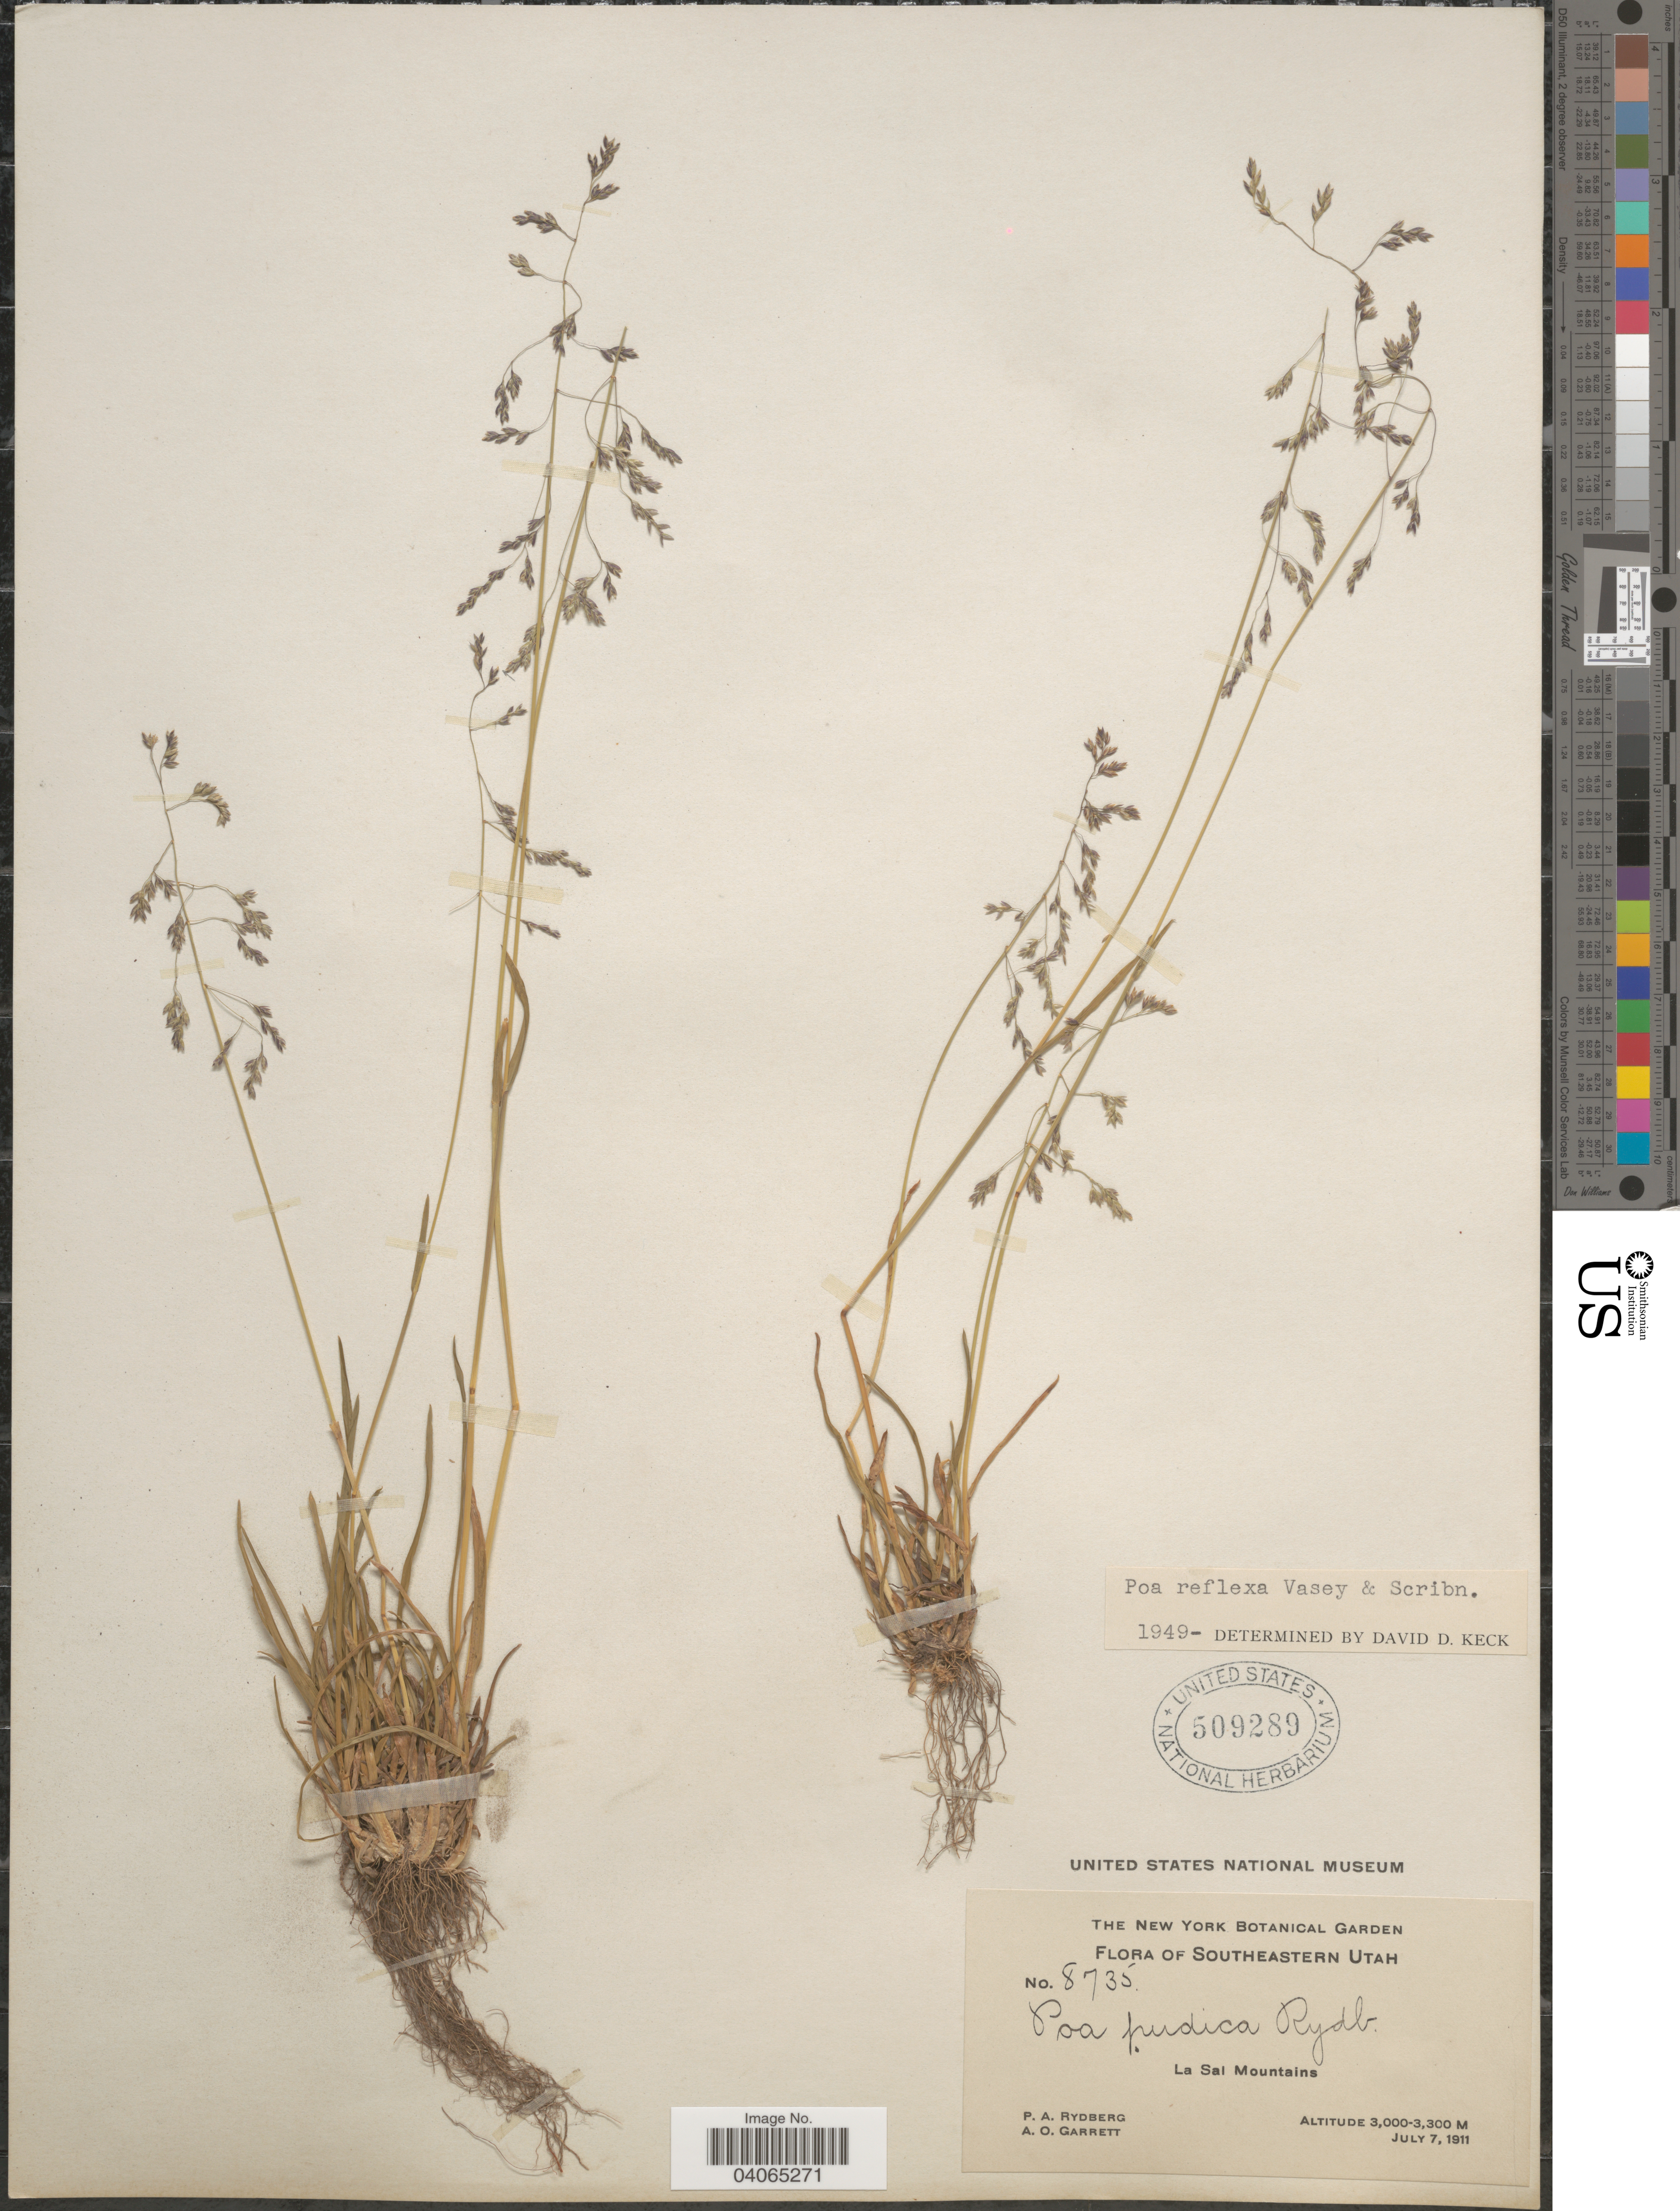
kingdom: Plantae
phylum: Tracheophyta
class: Liliopsida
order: Poales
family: Poaceae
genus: Poa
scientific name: Poa reflexa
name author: Vasey & Scribn.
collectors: P. A. Rydberg & A. O. Garrett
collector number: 8735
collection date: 1911-07-07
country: United States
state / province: Utah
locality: Southeastern Utah. La Sal Mountains.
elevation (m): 3000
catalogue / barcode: US 509289